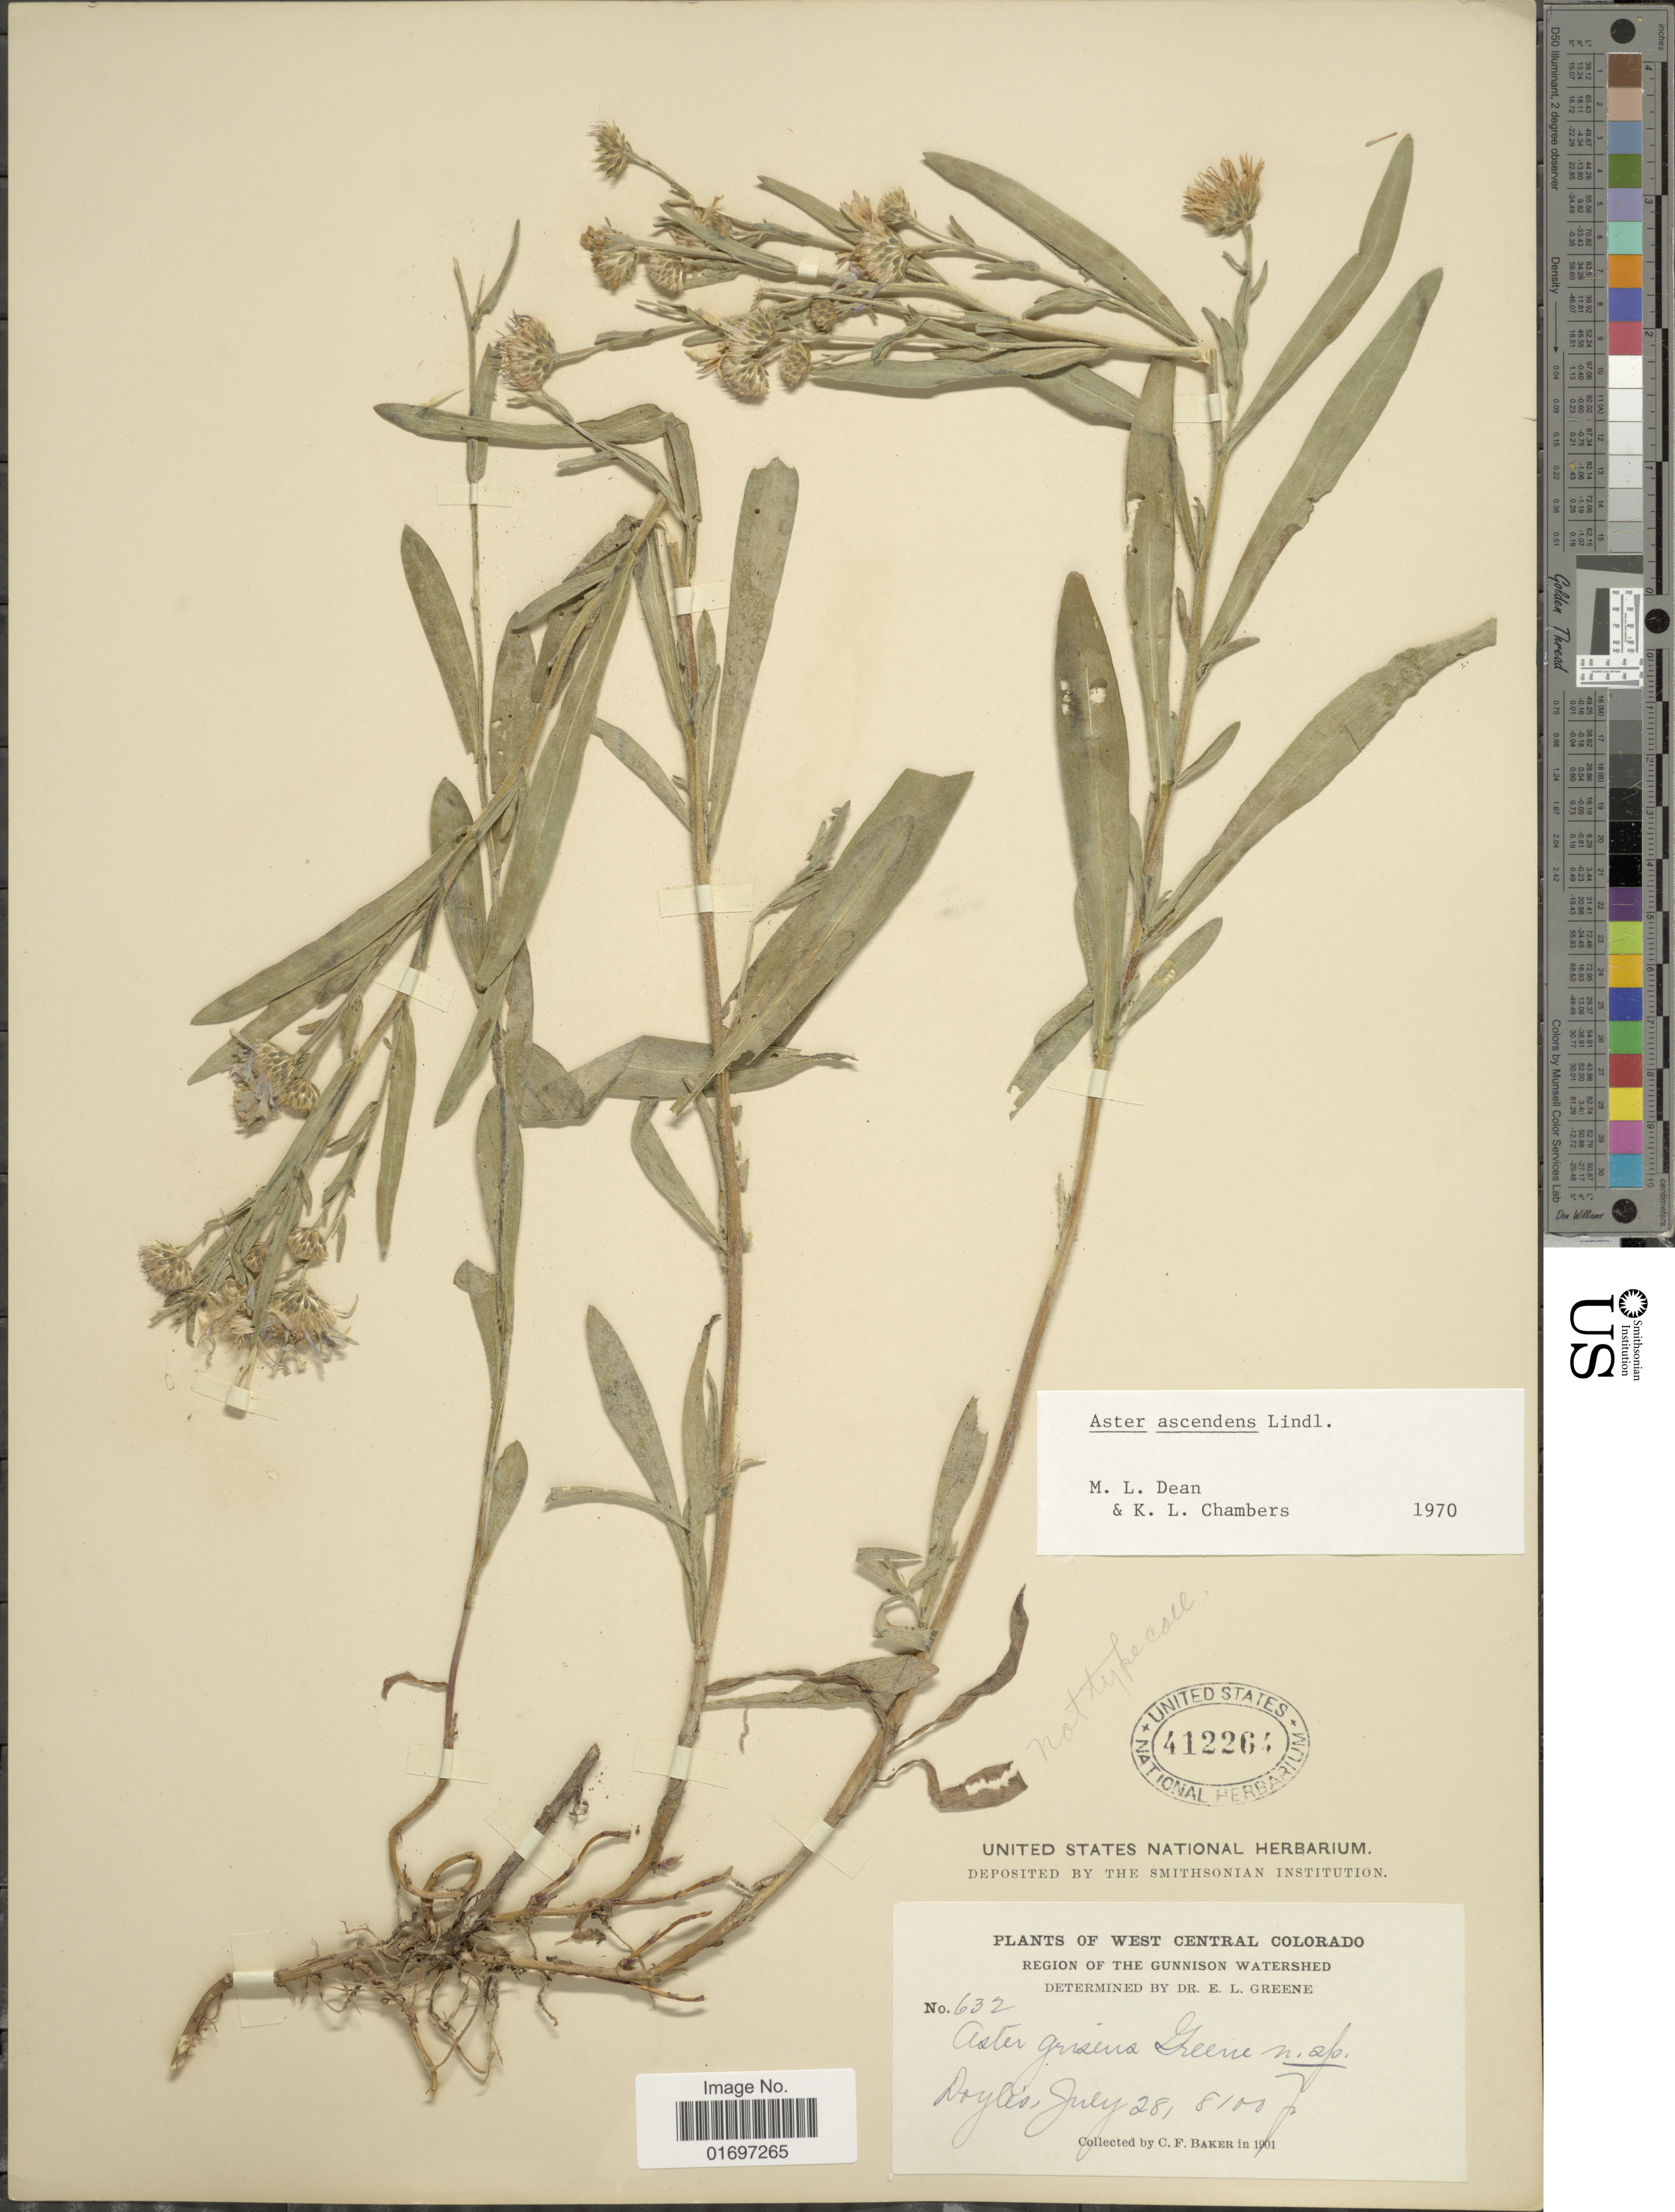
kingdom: Plantae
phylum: Tracheophyta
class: Magnoliopsida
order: Asterales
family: Asteraceae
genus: Symphyotrichum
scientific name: Symphyotrichum ascendens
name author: (Lindl.) G.L. Nesom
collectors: C. F. Baker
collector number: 632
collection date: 1901-07-28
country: United States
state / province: Colorado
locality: West Central Colorado. Region of the Gunnison Watershed. Doylis.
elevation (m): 2469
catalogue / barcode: US 412264